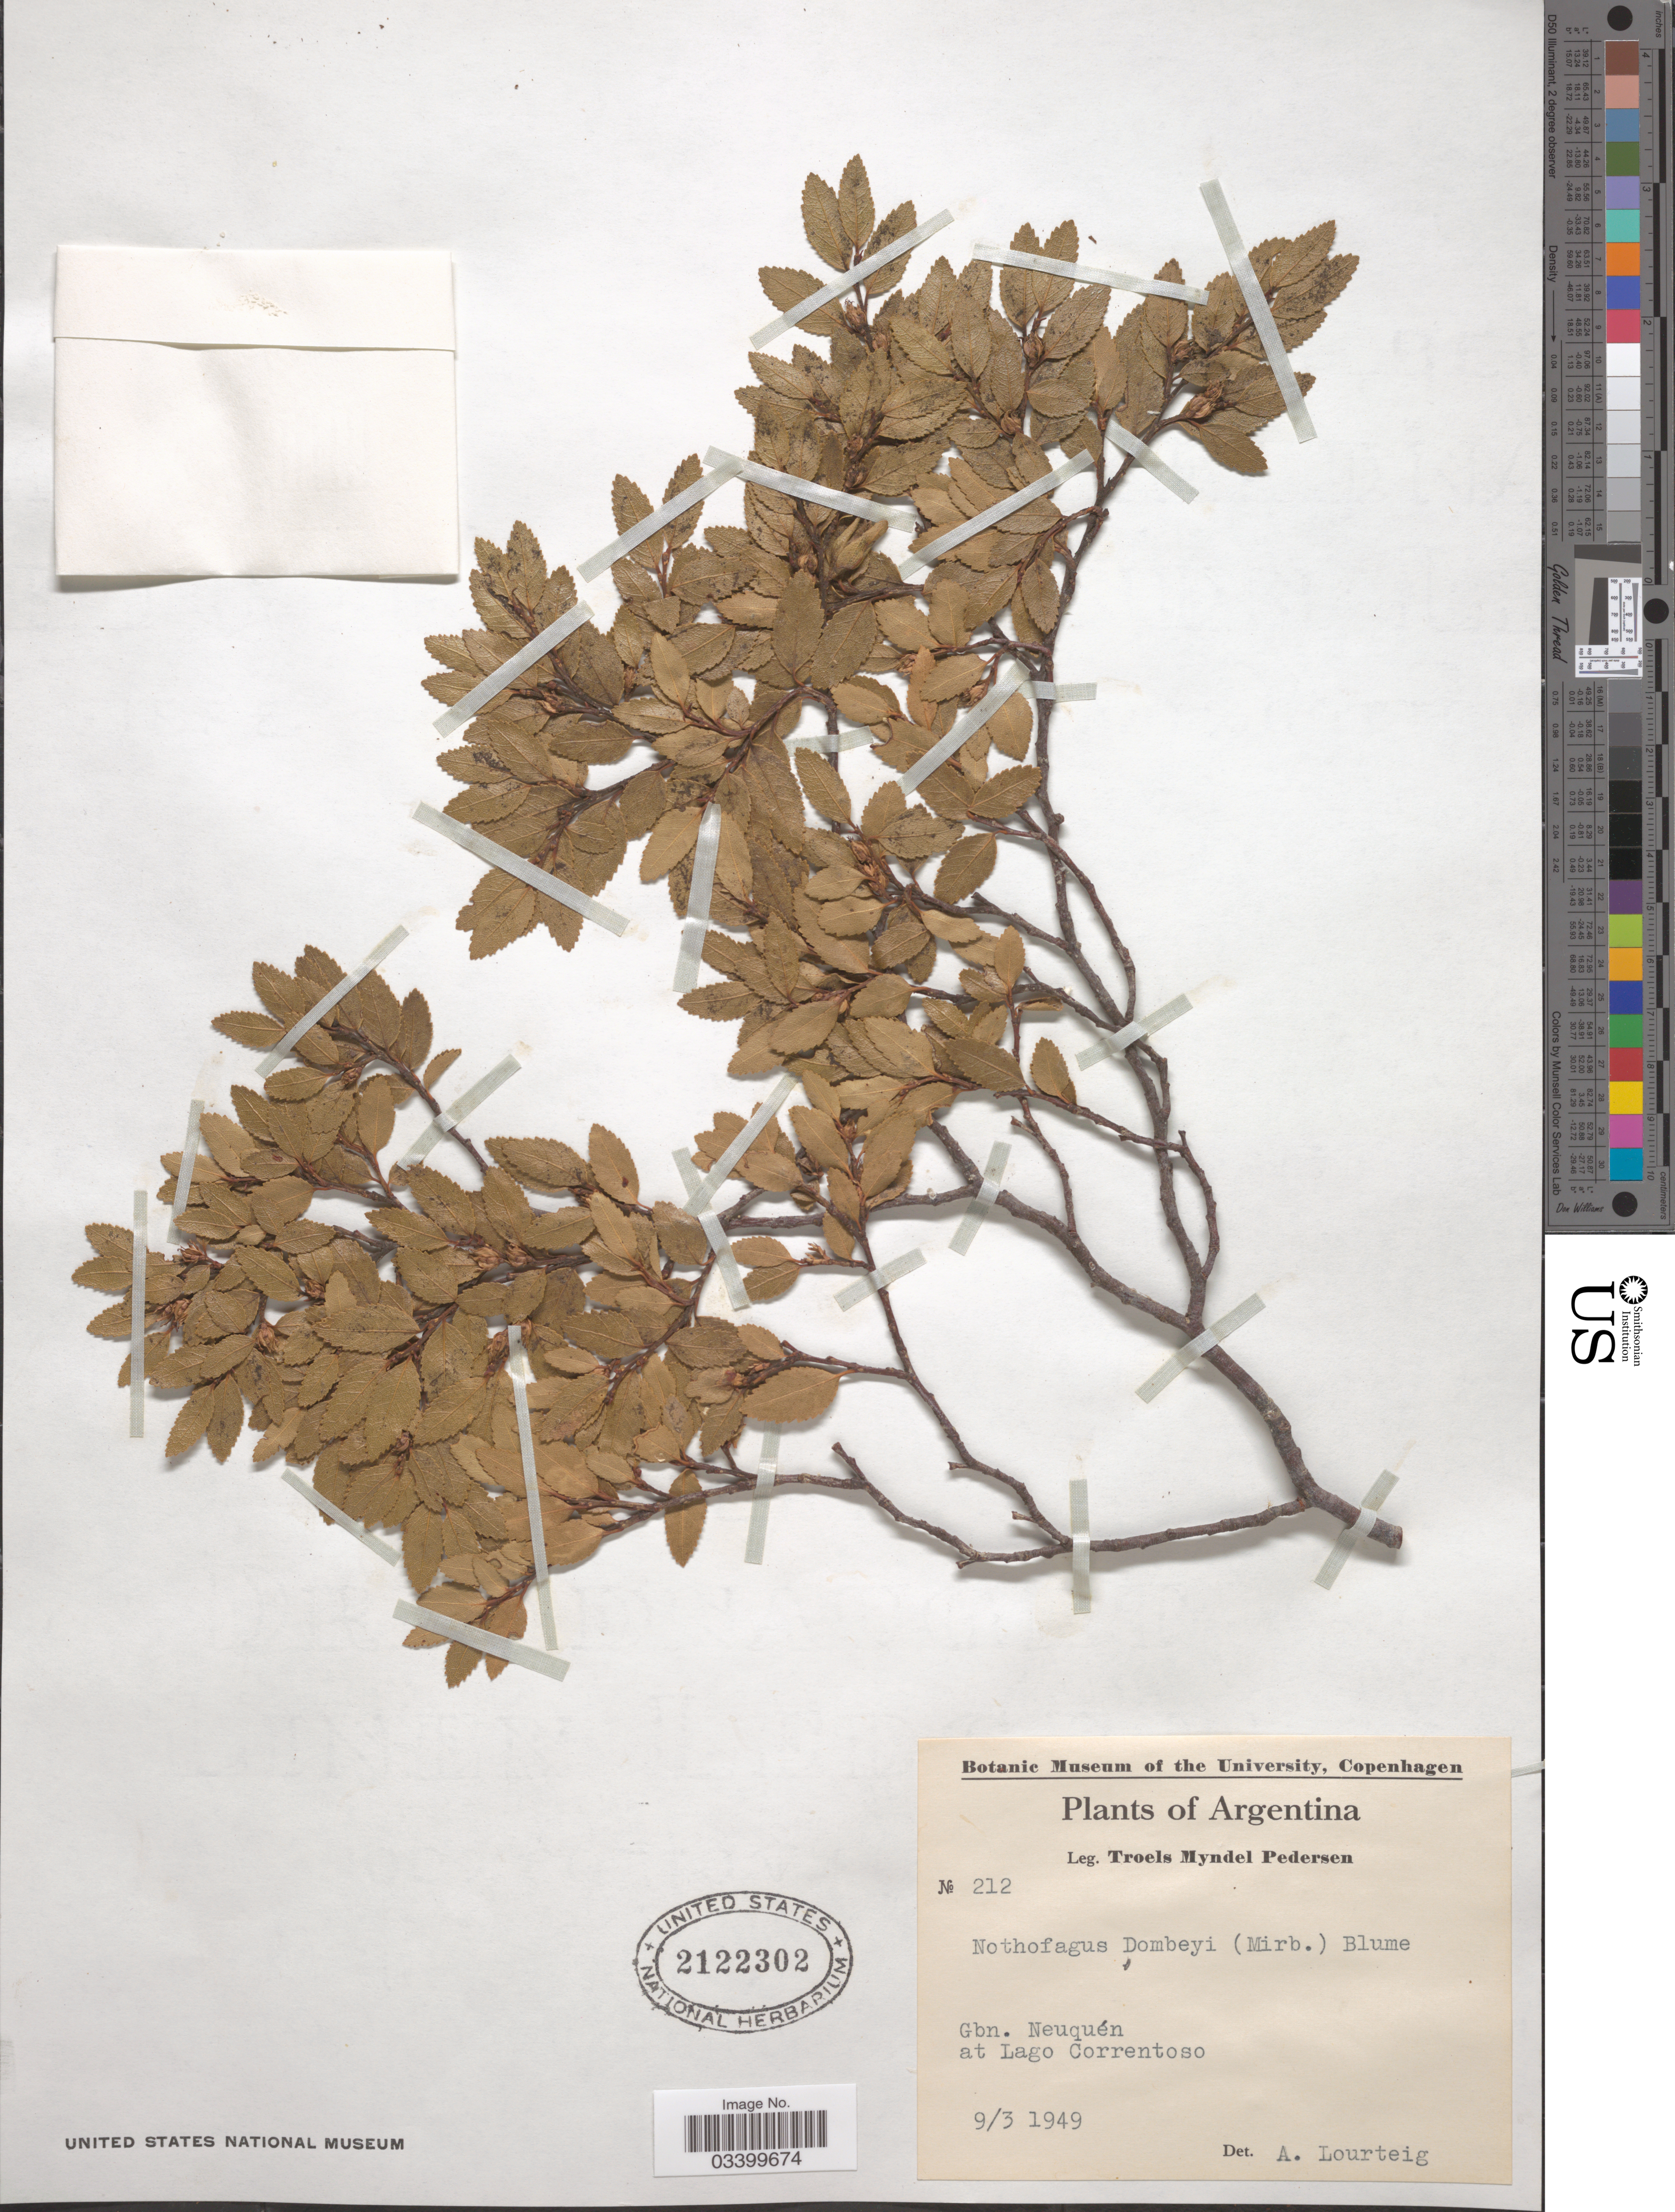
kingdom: Plantae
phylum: Tracheophyta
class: Magnoliopsida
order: Fagales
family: Nothofagaceae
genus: Nothofagus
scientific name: Nothofagus dombeyi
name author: (Mirb.) Oerst.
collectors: T. Pederson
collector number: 212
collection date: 1949-03-09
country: Argentina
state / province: Neuquen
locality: Gbn. Neuquén at Lago Correntoso.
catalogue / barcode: US 2122302